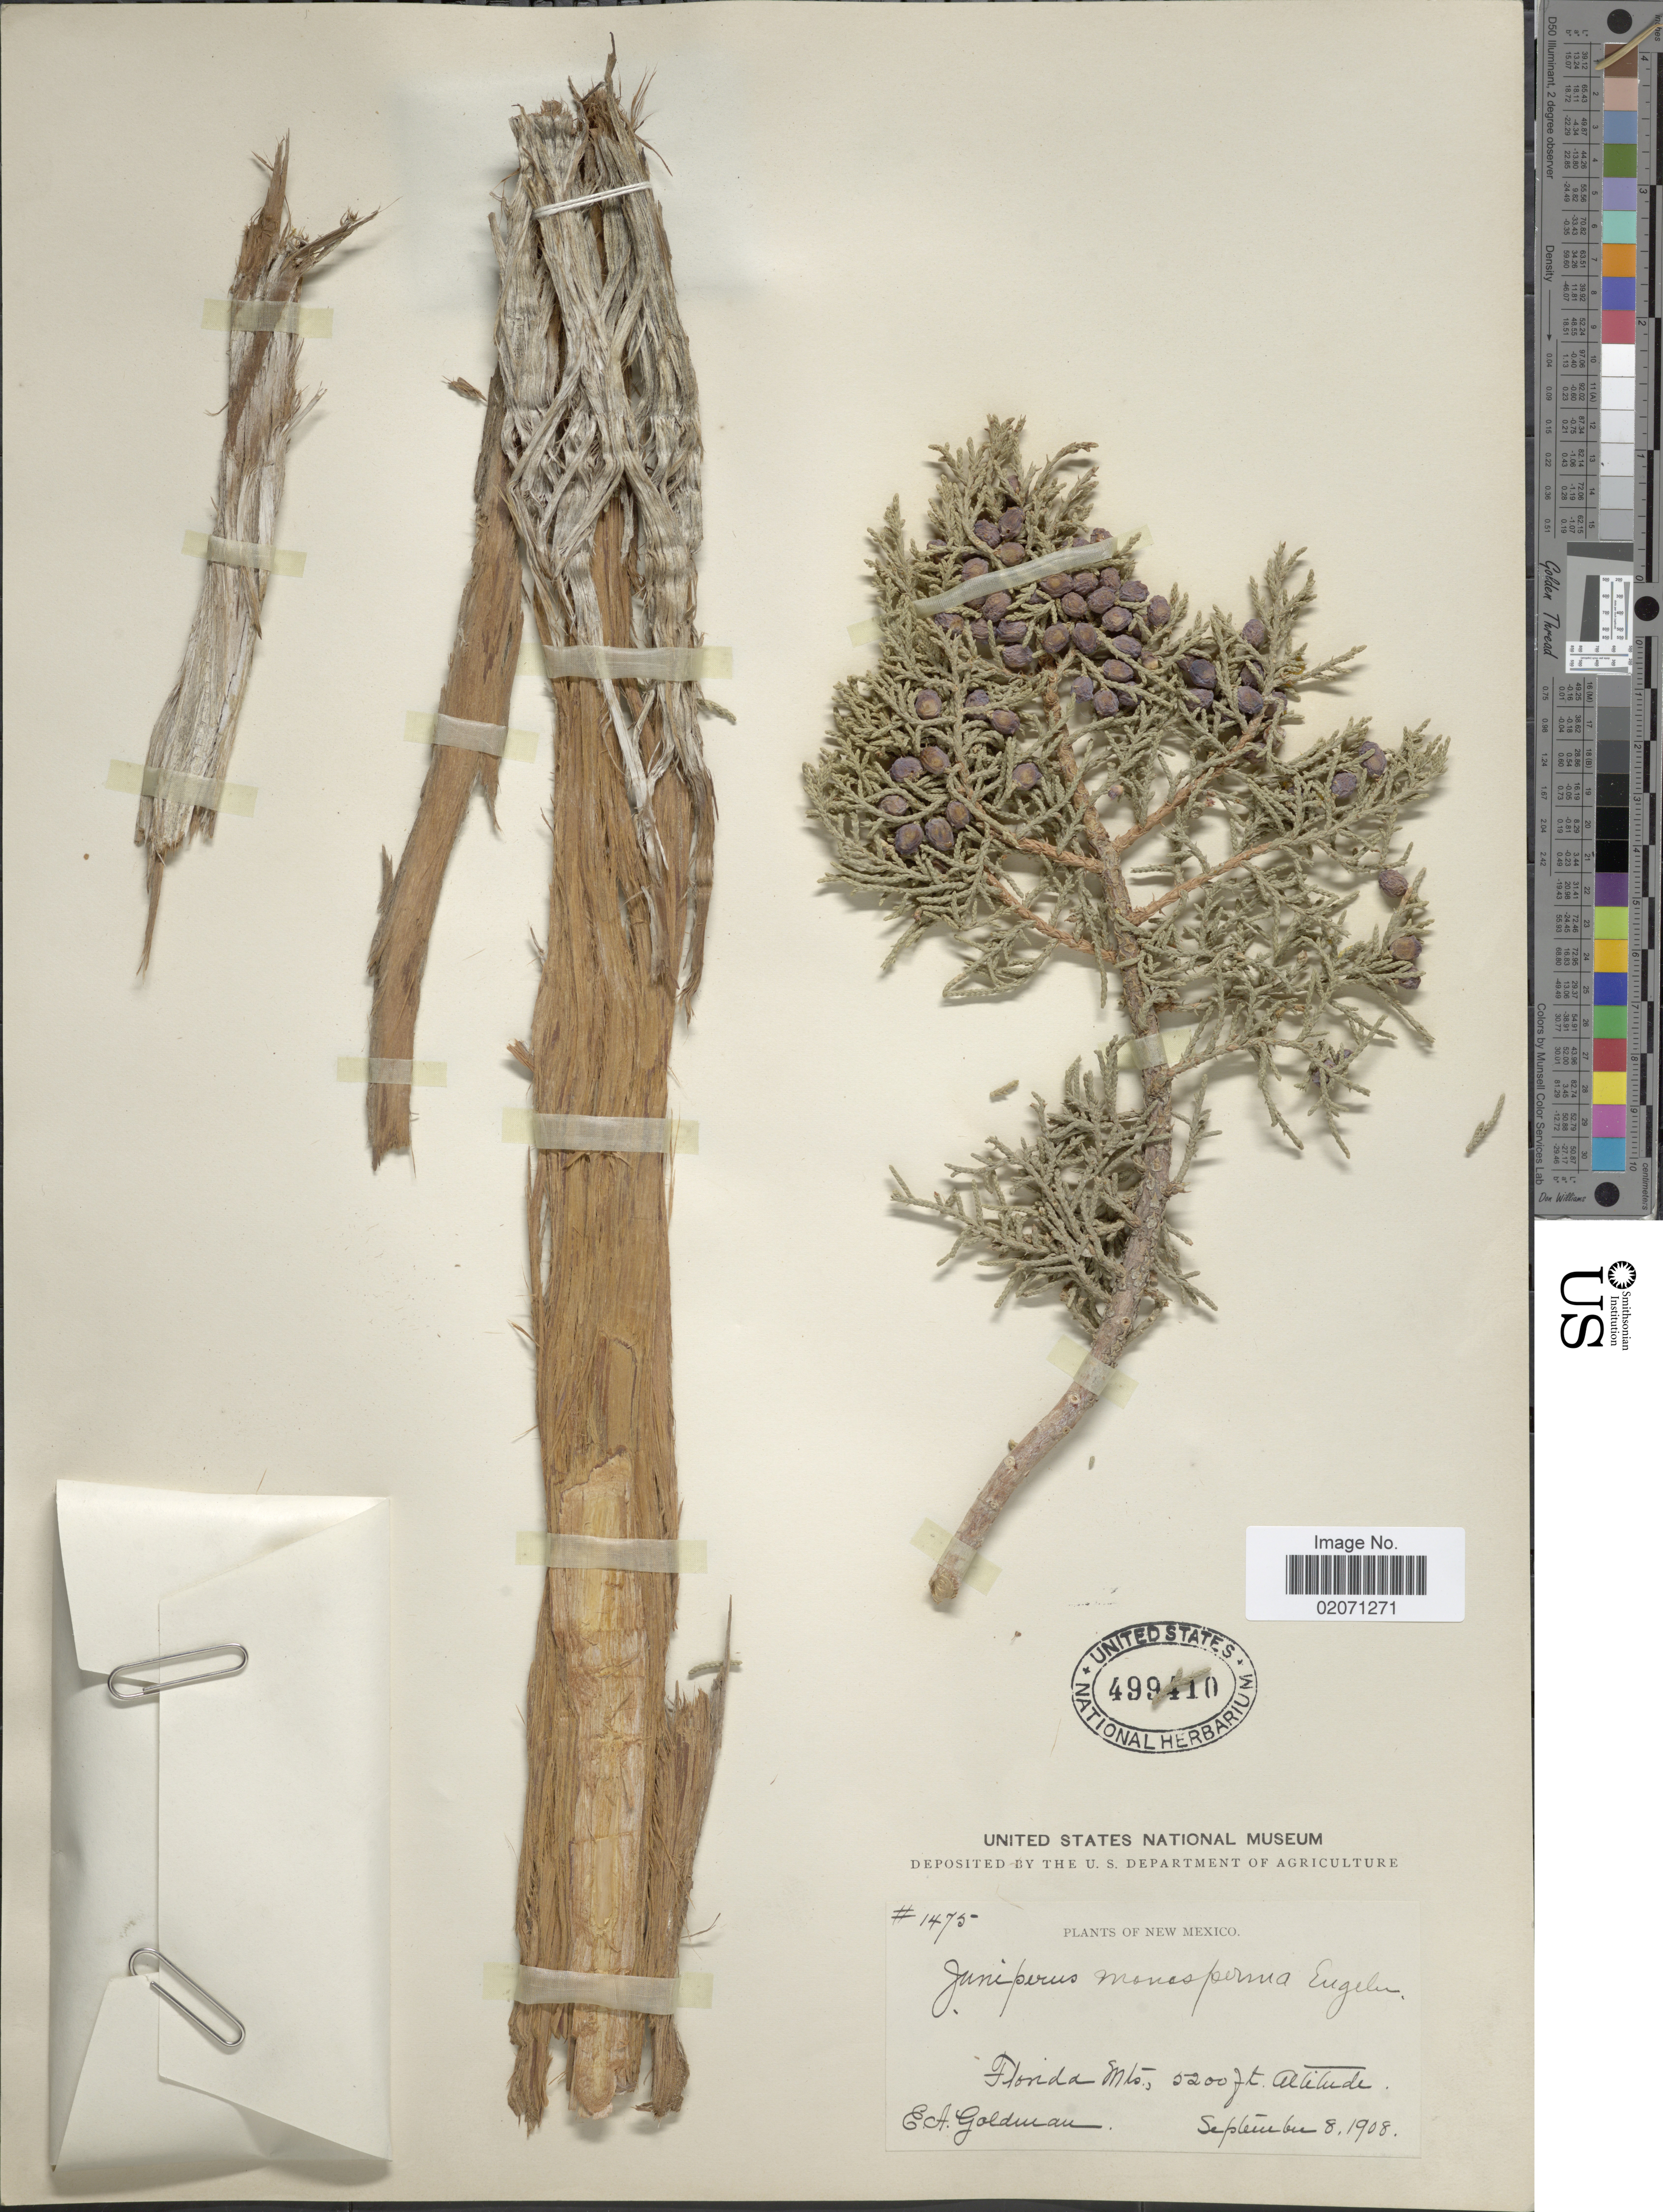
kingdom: Plantae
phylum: Tracheophyta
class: Pinopsida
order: Pinales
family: Cupressaceae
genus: Juniperus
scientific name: Juniperus monosperma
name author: (Engelm.) Sarg.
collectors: E. A. Goldman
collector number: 1475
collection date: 1908-09-08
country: United States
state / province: New Mexico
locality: Florida Mts.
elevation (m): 1585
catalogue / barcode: US 499410